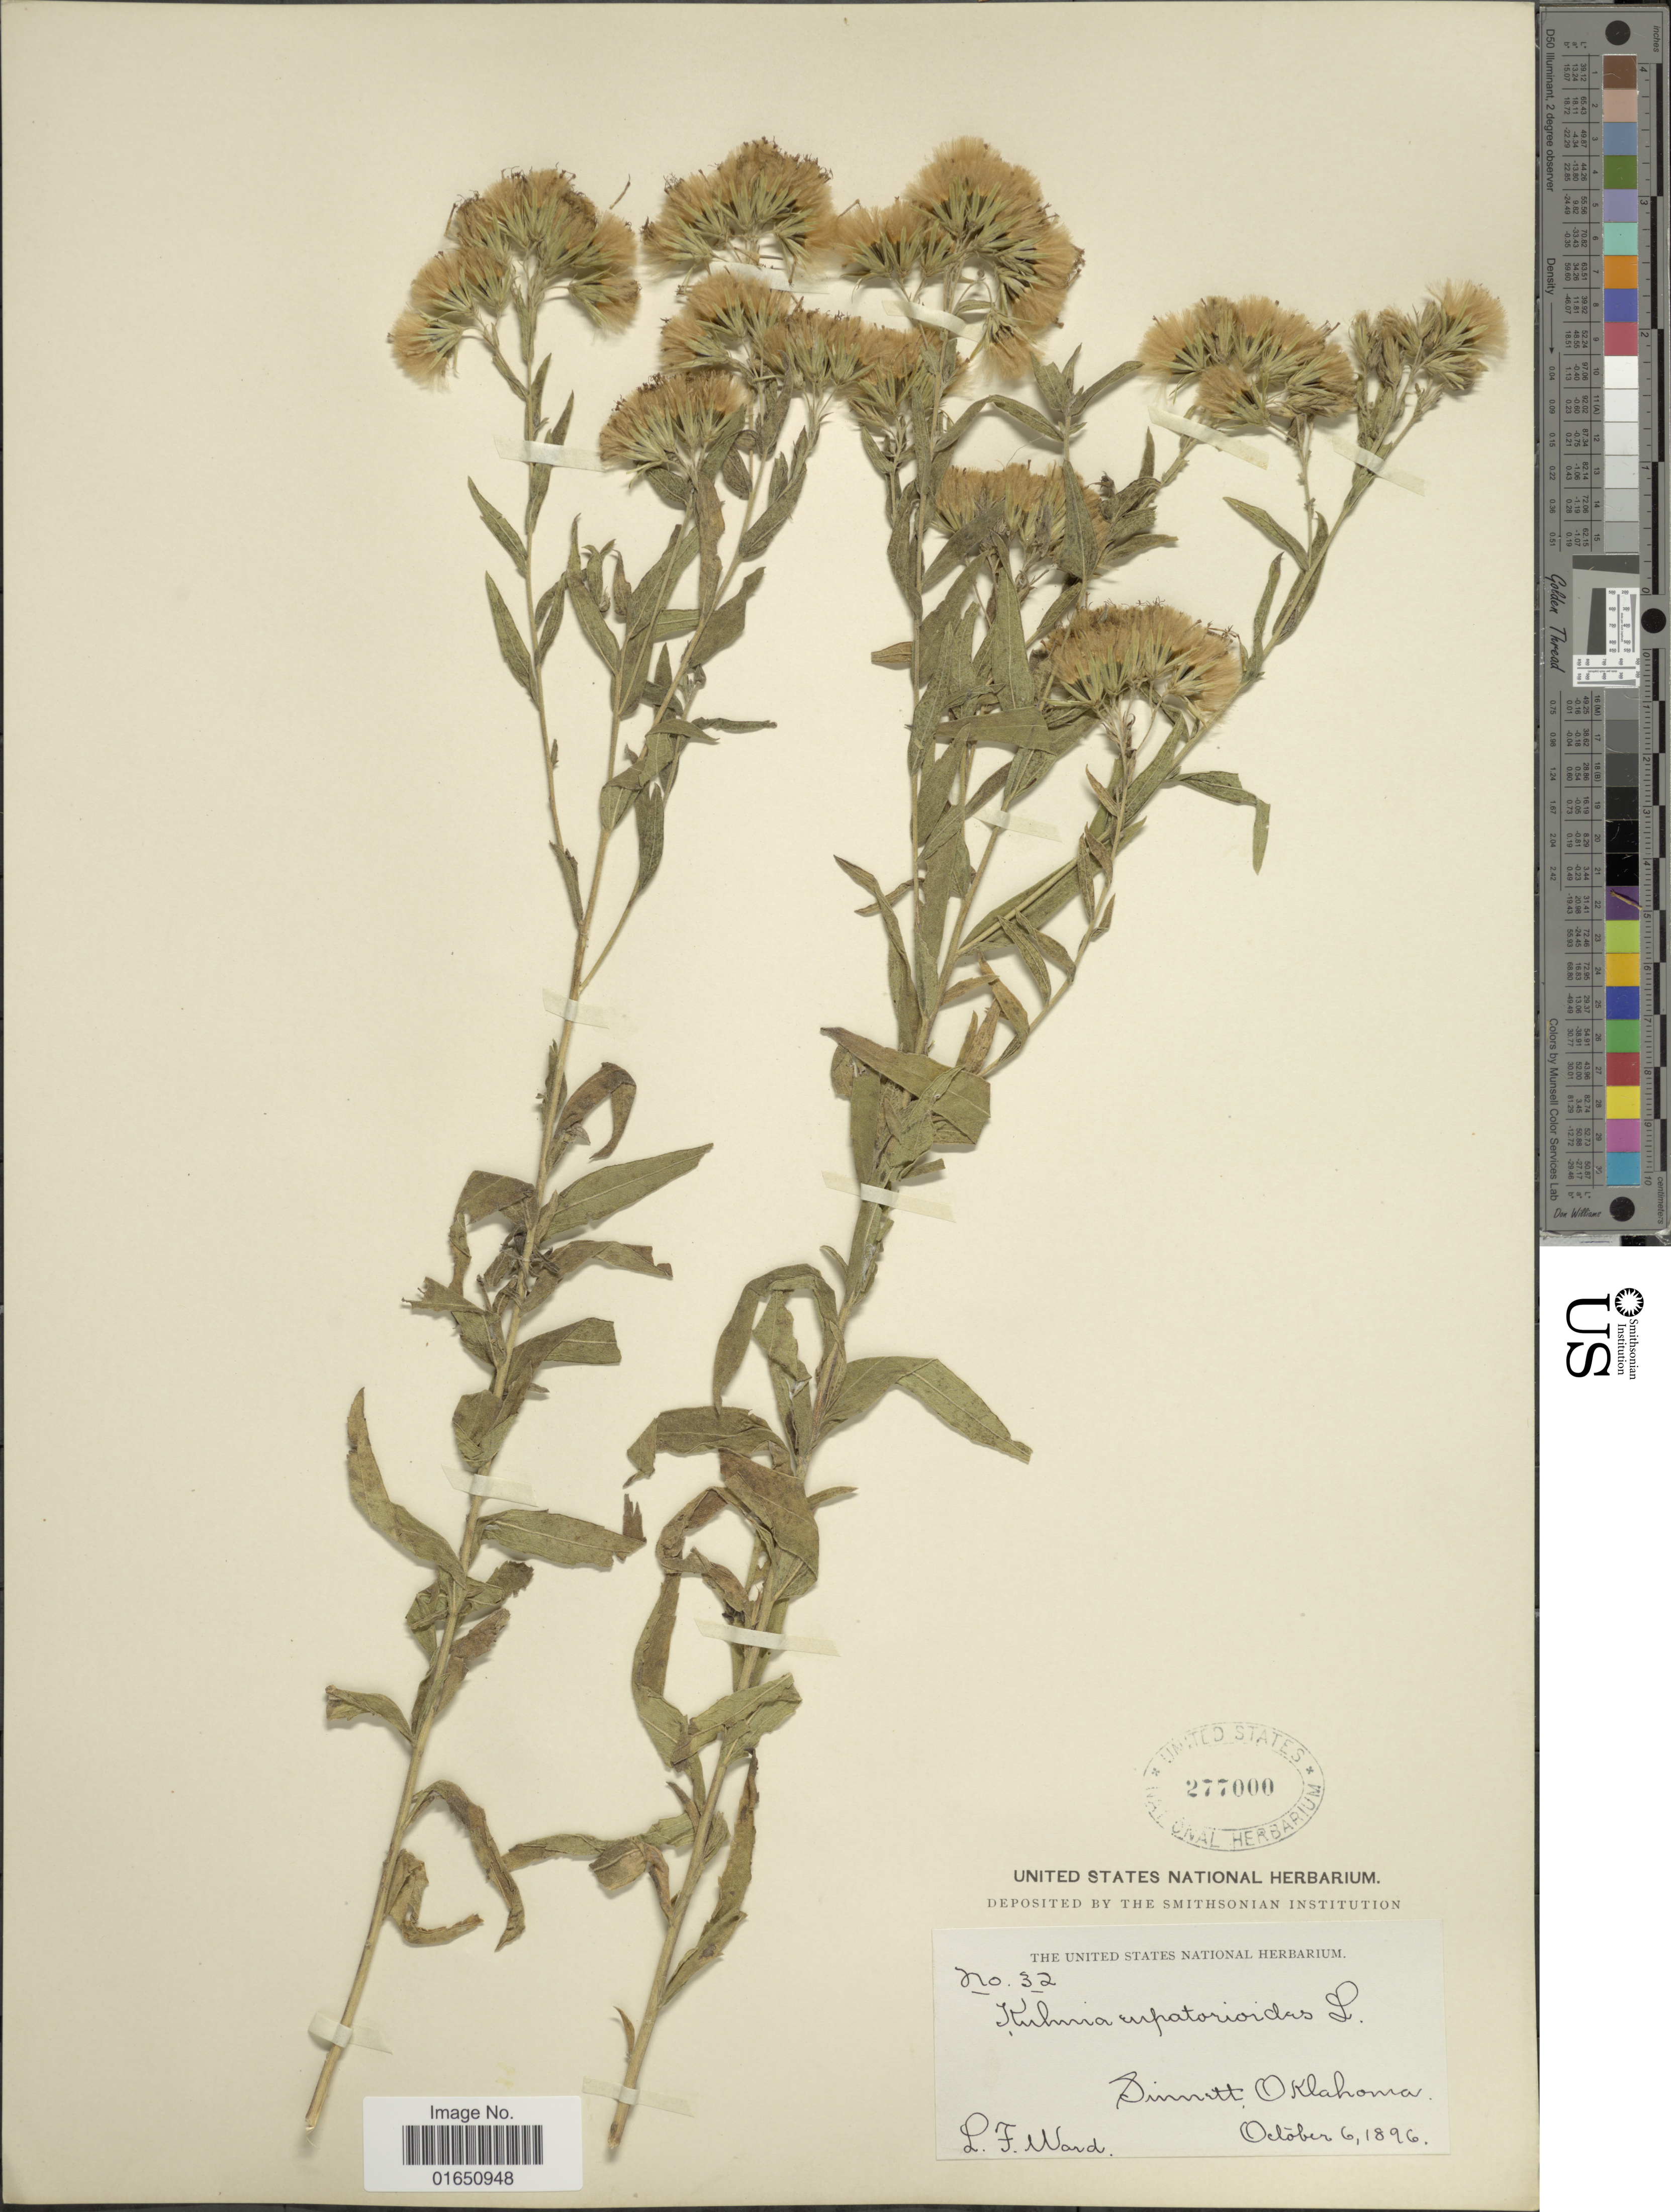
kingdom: Plantae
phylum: Tracheophyta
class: Magnoliopsida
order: Asterales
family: Asteraceae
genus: Brickellia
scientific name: Brickellia eupatorioides var. corymbulosa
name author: (Torr. & A. Gray) Shinners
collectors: L. Ward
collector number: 32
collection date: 1896-10-06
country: United States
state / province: Oklahoma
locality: Sinnett Oklahoma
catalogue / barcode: US 277000